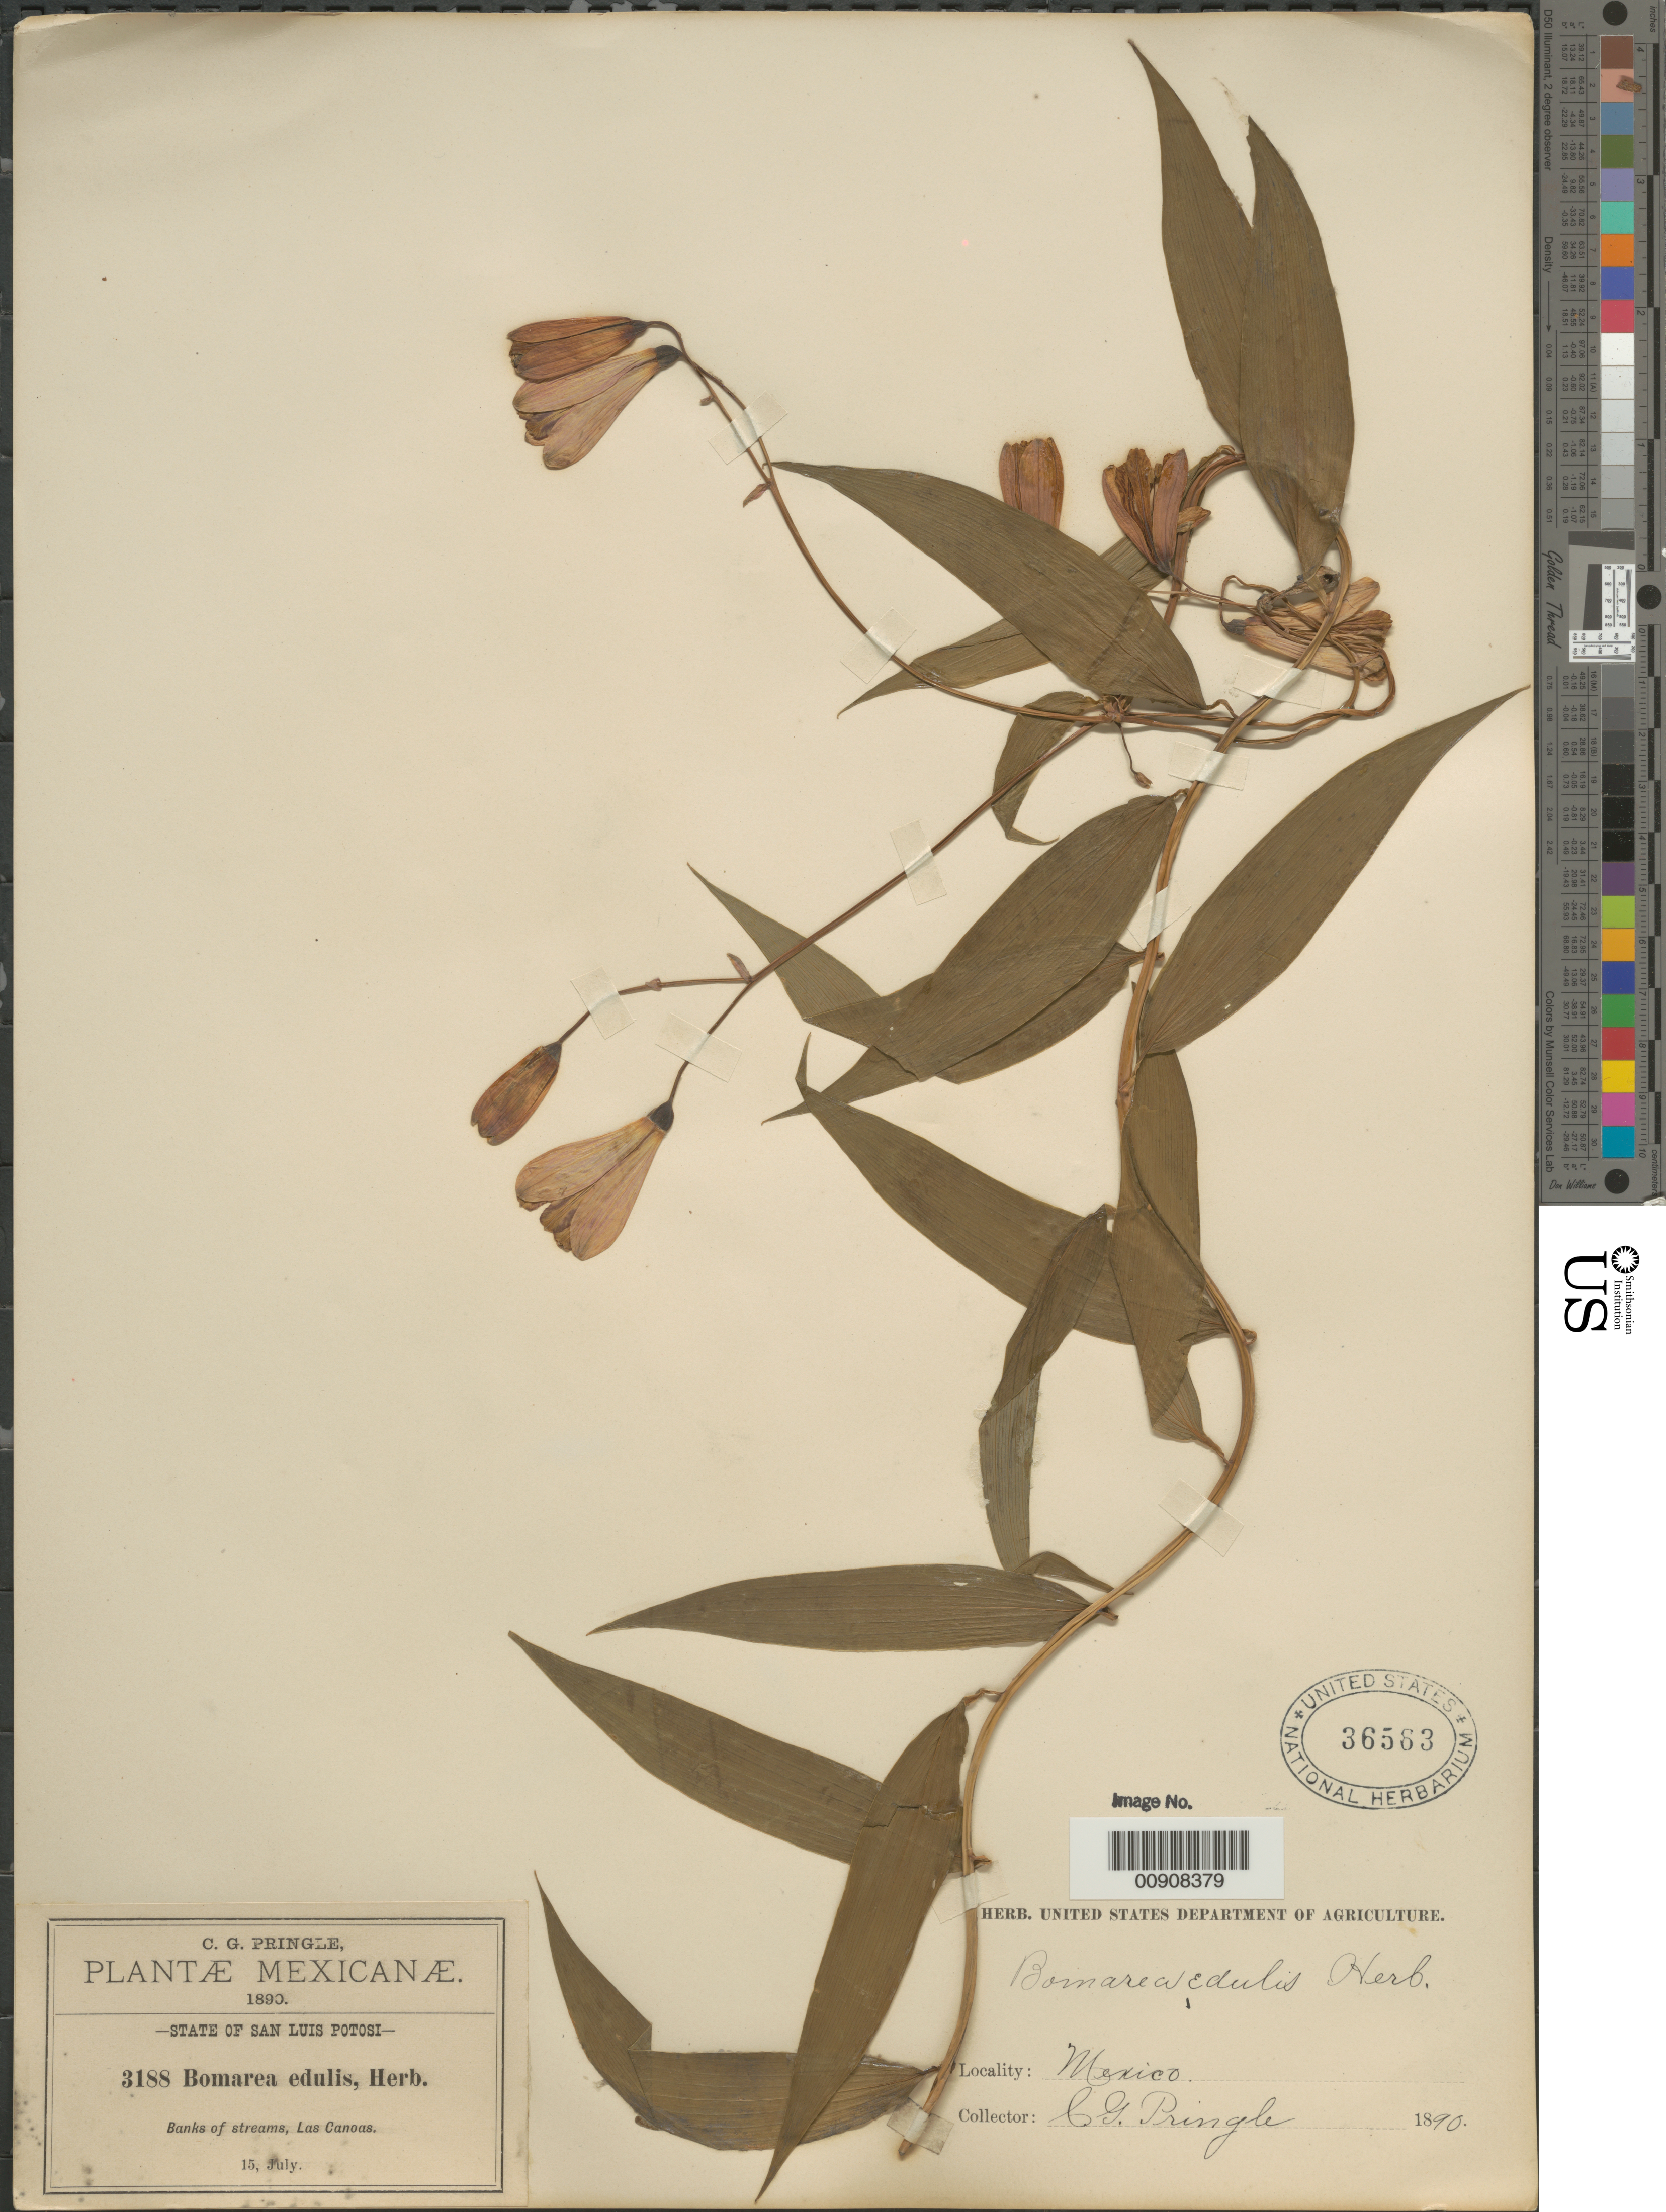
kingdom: Plantae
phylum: Tracheophyta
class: Liliopsida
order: Liliales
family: Alstroemeriaceae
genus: Bomarea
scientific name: Bomarea edulis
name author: (Tussac) Herb.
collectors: C. G. Pringle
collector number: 3188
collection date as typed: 15 Jul 1890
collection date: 1890-07-15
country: Mexico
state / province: San Luis Potosí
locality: Las Canoas, State of San Luis Potosí.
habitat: Banks of streams.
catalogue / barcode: US 36563